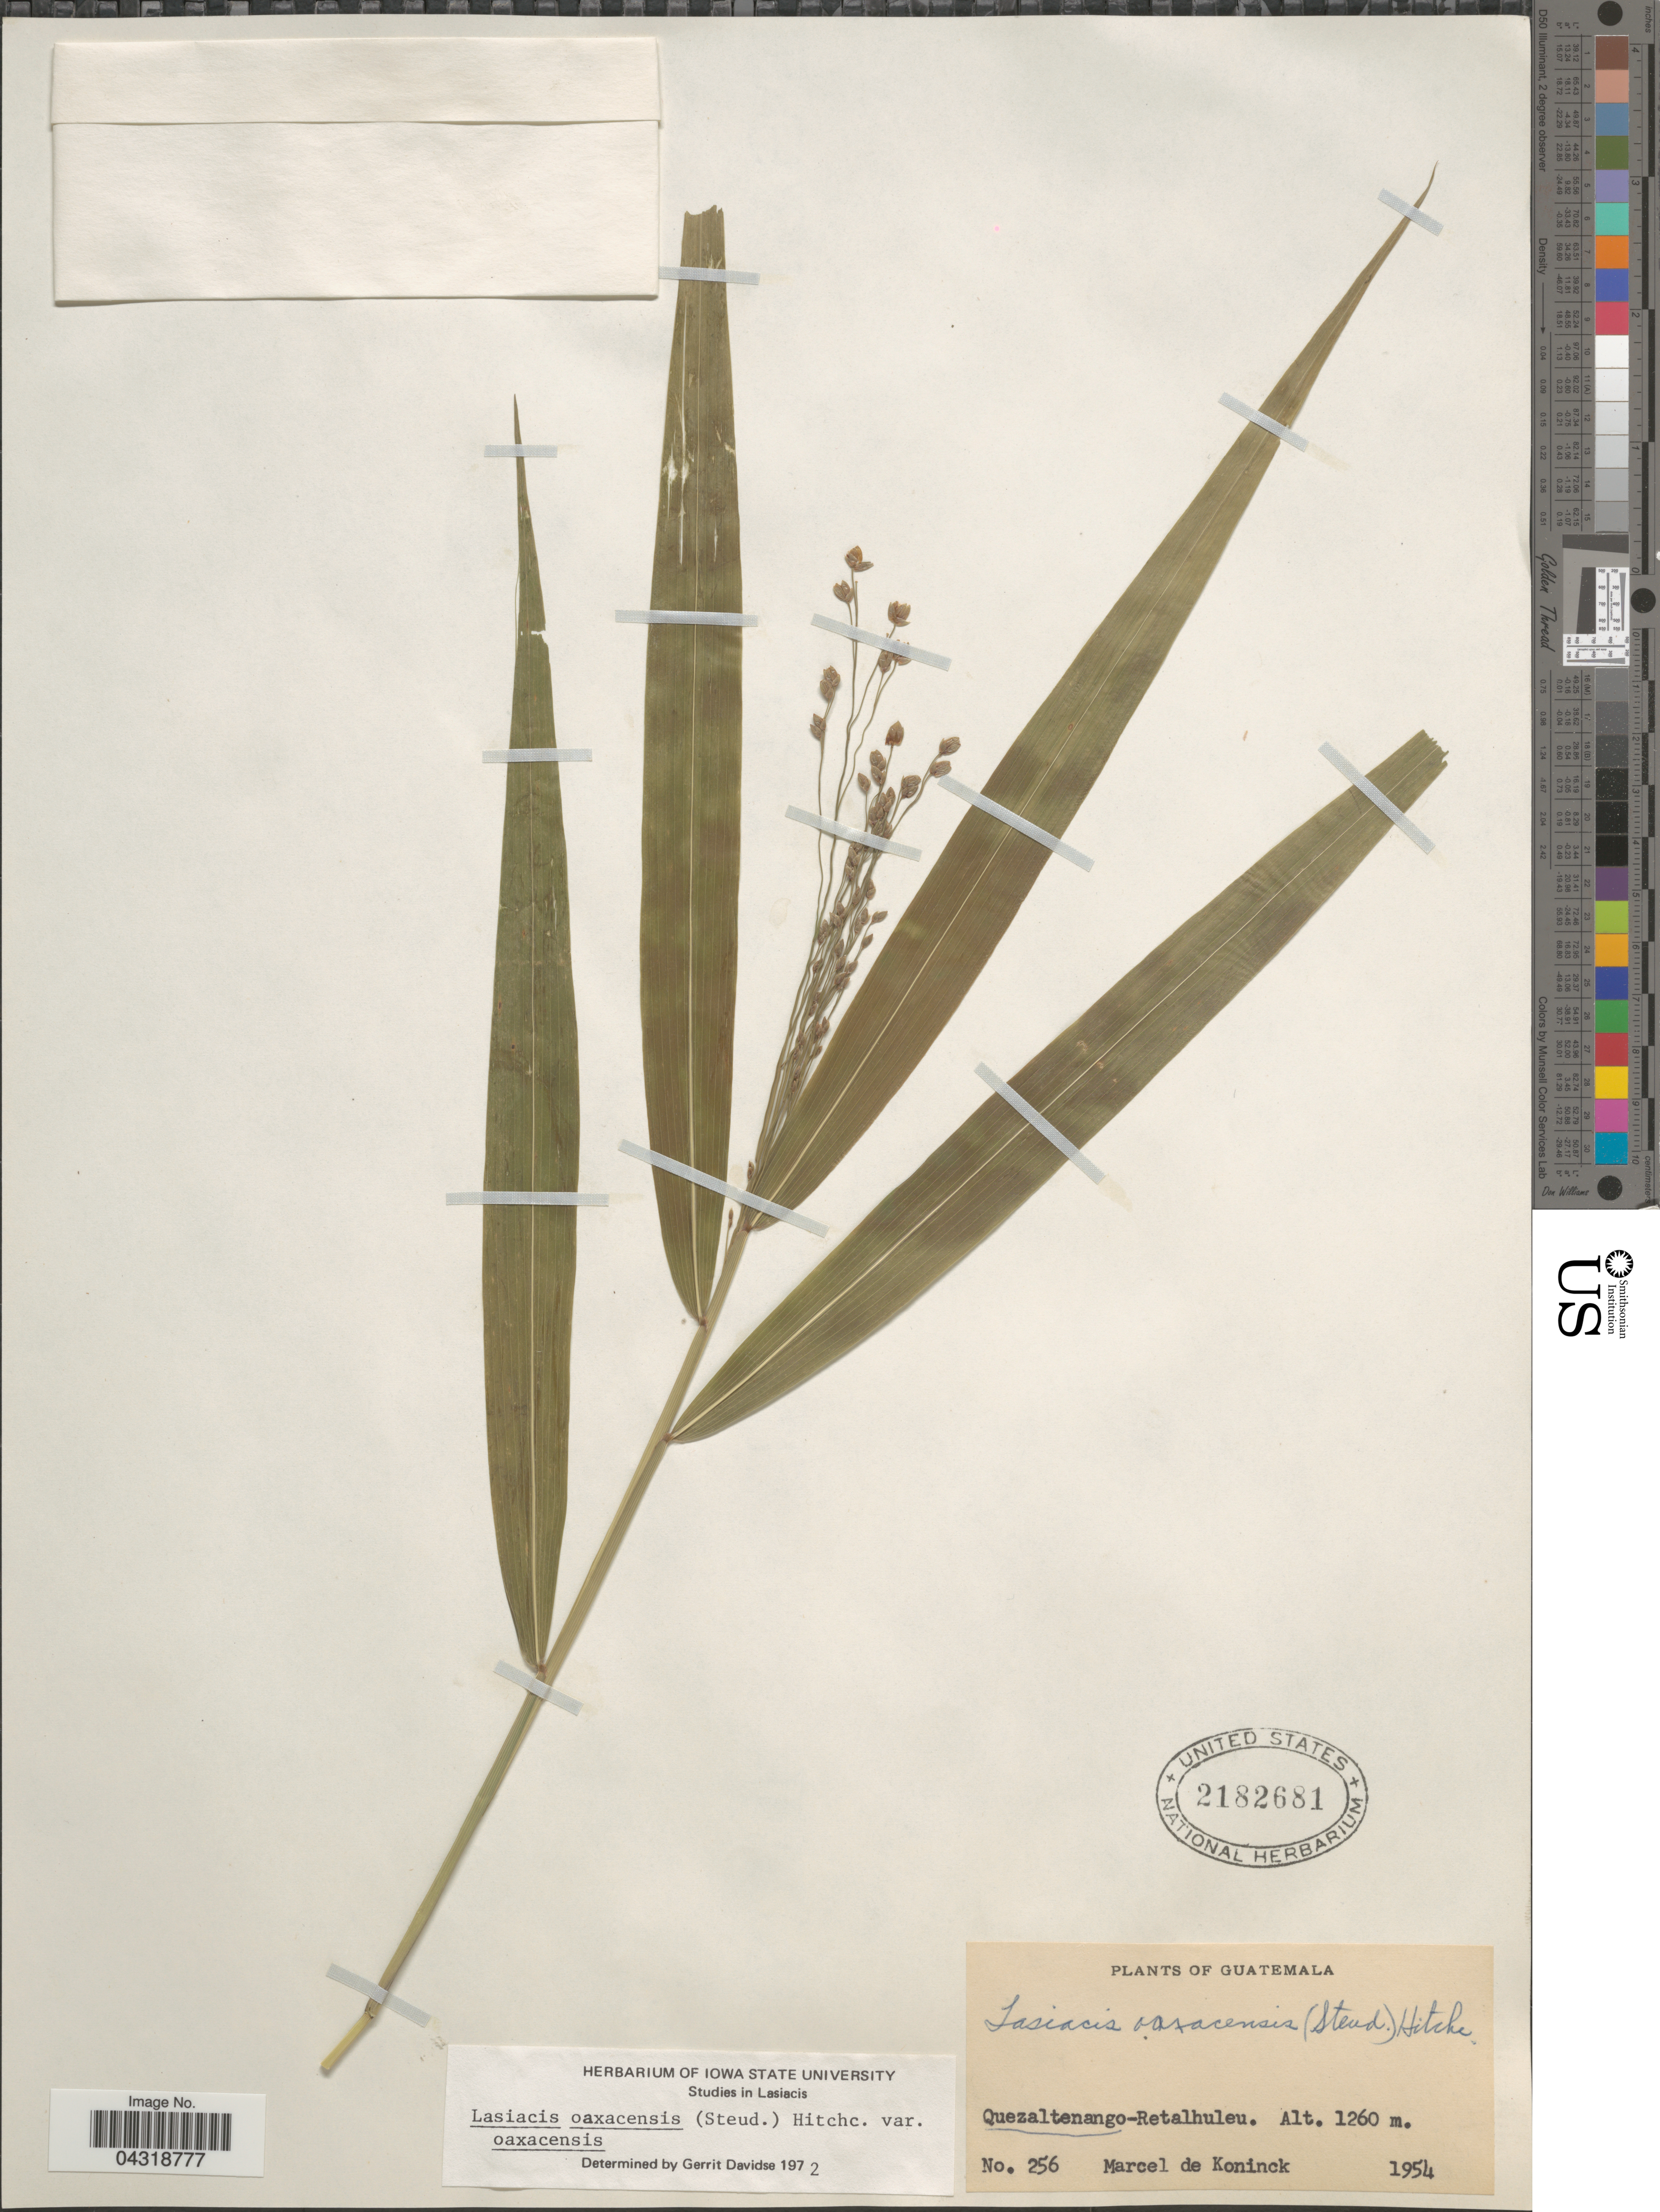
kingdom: Plantae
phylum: Tracheophyta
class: Liliopsida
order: Poales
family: Poaceae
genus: Lasiacis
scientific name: Lasiacis oaxacensis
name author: (Steud.) Hitchc.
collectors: M. Koninck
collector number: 256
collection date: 1954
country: Guatemala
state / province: Quetzaltenango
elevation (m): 1260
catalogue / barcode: US 2182681